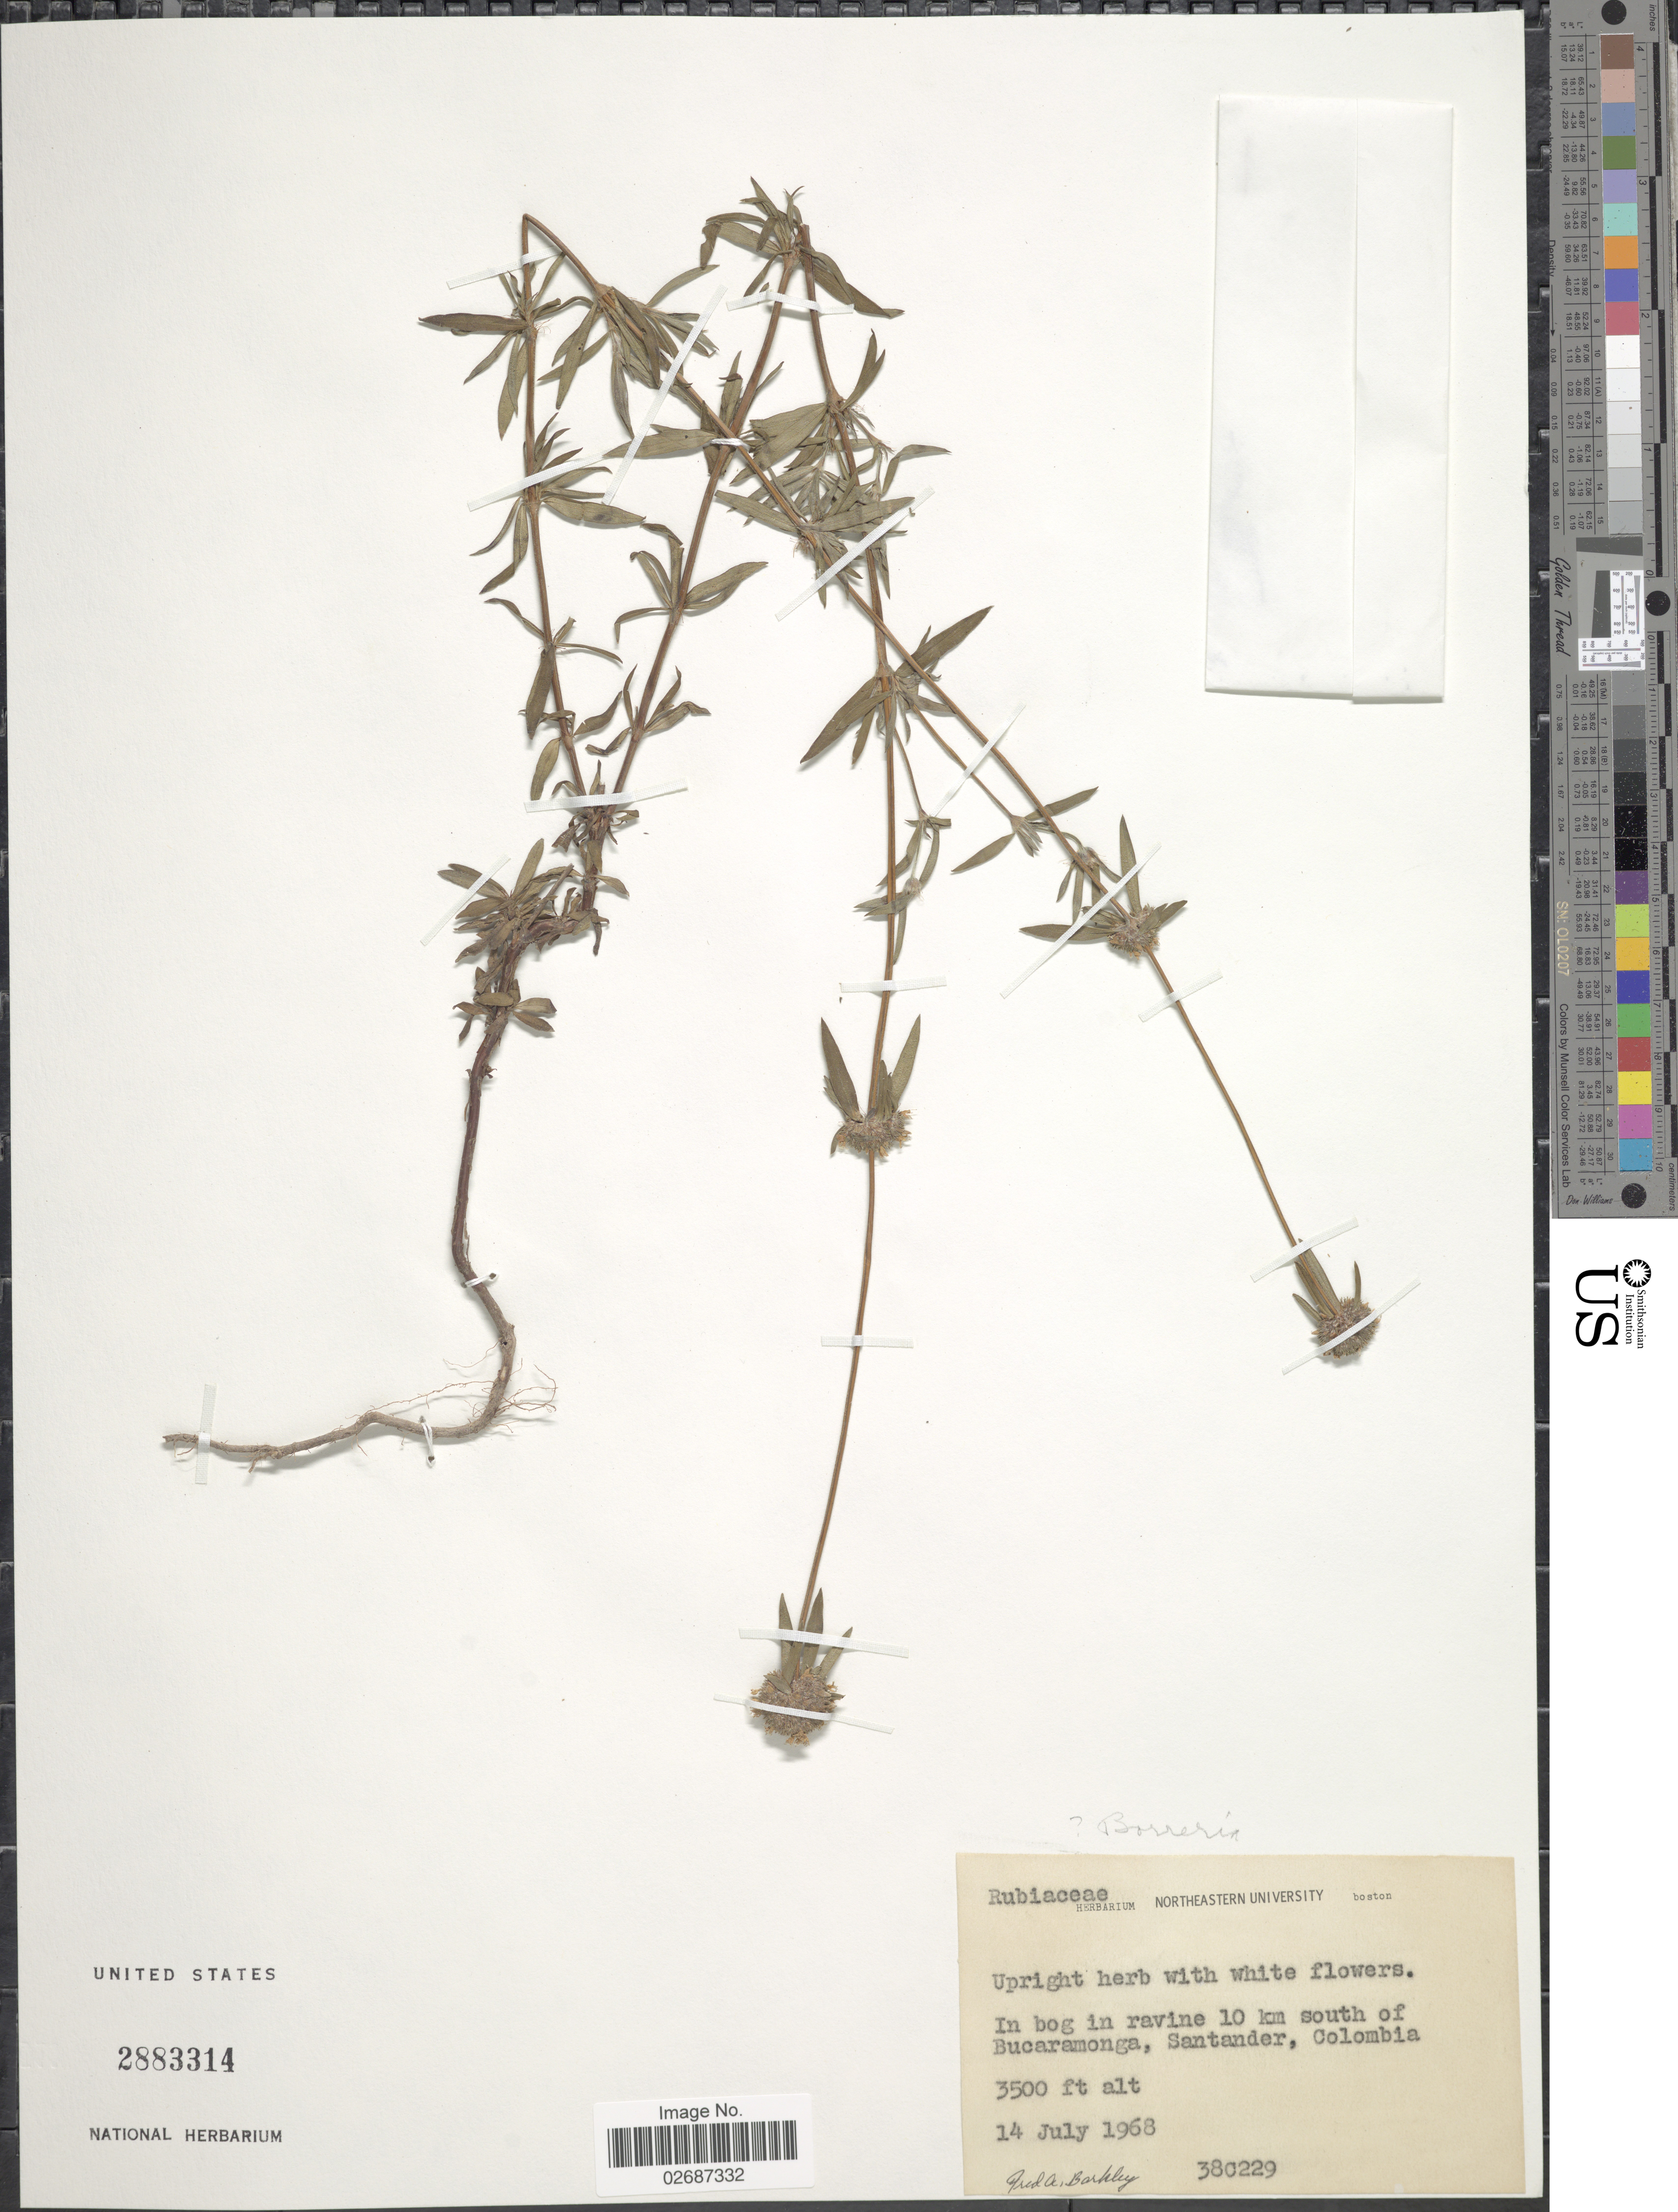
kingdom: Plantae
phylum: Tracheophyta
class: Magnoliopsida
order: Gentianales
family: Rubiaceae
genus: Borreria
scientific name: Borreria sp.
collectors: F. A. Barkley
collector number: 38C229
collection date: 1968-07-14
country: Colombia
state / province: Santander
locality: In bog in ravine 10 km south of Bucaramonga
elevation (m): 1067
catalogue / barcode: US 2883314